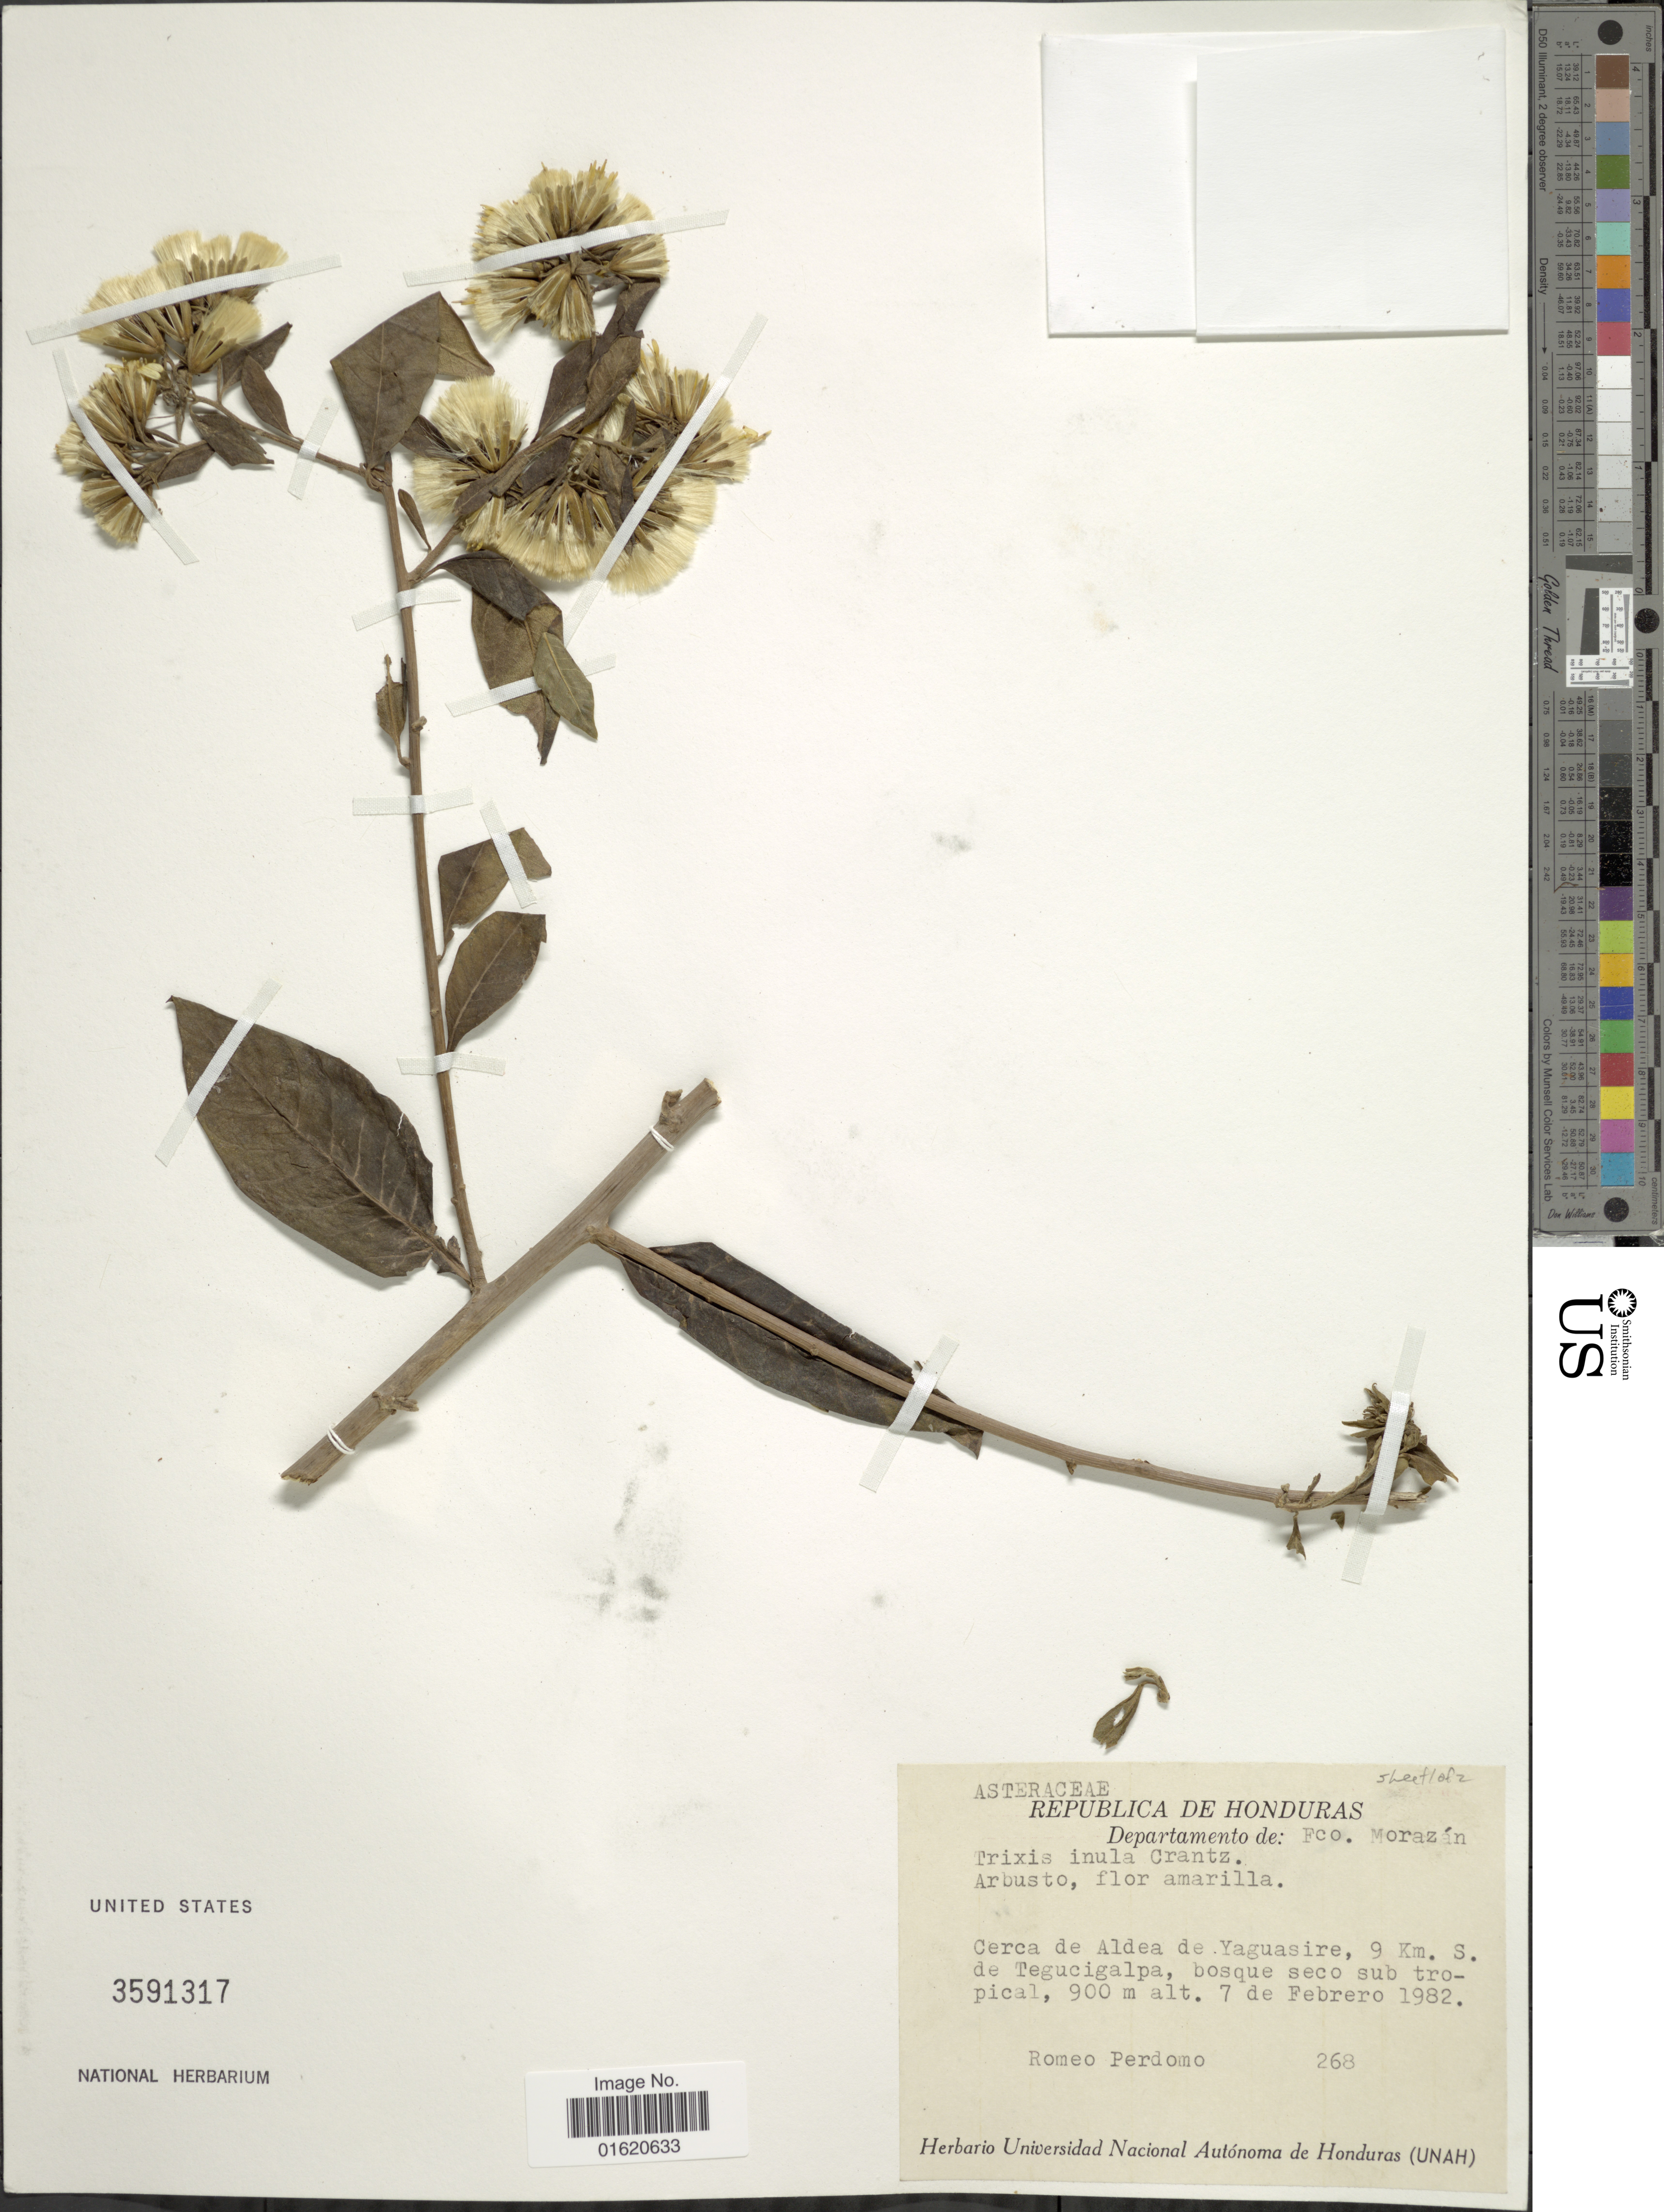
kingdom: Plantae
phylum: Tracheophyta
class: Magnoliopsida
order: Asterales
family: Asteraceae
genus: Trixis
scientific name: Trixis inula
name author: Crantz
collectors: R. Perdomo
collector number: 268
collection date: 1982-02-07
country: Honduras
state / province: Fco. Morazán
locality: Cerca de Aldea de Yaguasire, 9 km. S. de Tegucigalpa, bosque seco sub tropical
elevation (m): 900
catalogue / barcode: US 3591317